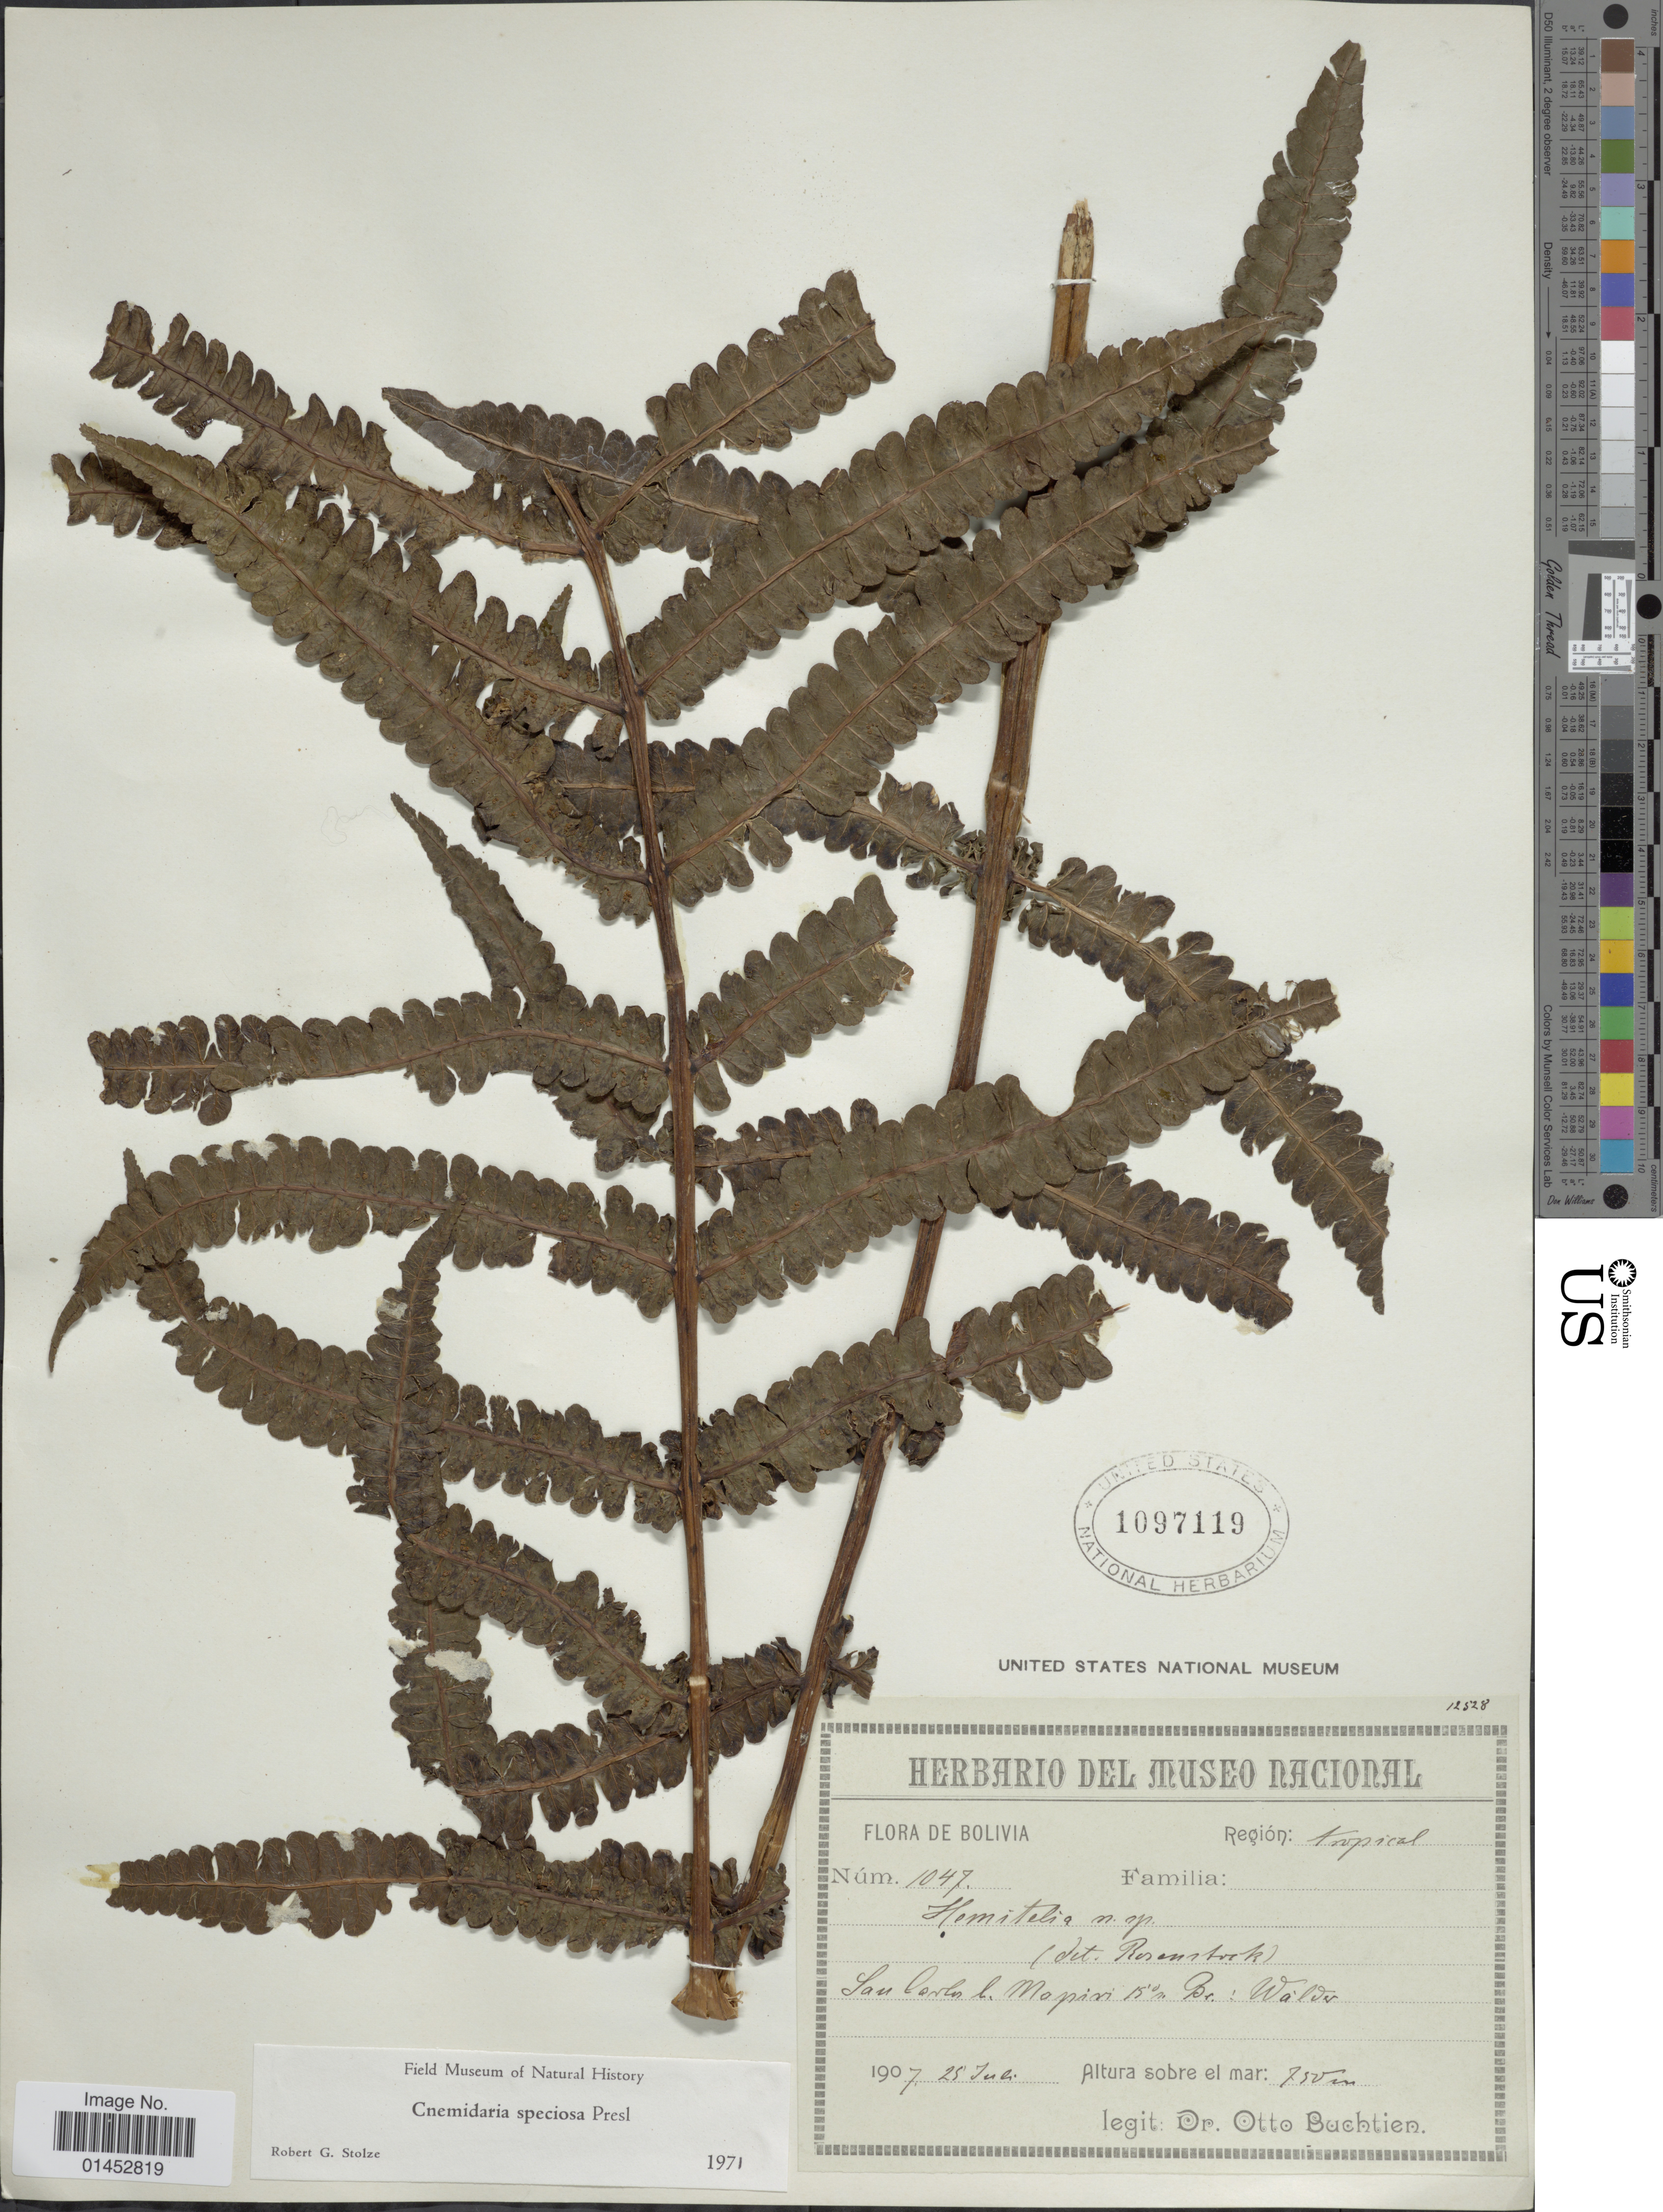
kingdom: Plantae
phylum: Tracheophyta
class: Polypodiopsida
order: Cyatheales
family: Cyatheaceae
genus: Cyathea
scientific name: Cyathea speciosa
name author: Humb. & Bonpl. ex Willd.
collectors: O. Buchtien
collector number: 1047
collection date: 1907-07-25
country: Bolivia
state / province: La Paz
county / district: Mapiri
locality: San Carlos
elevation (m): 750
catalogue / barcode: US 1097119